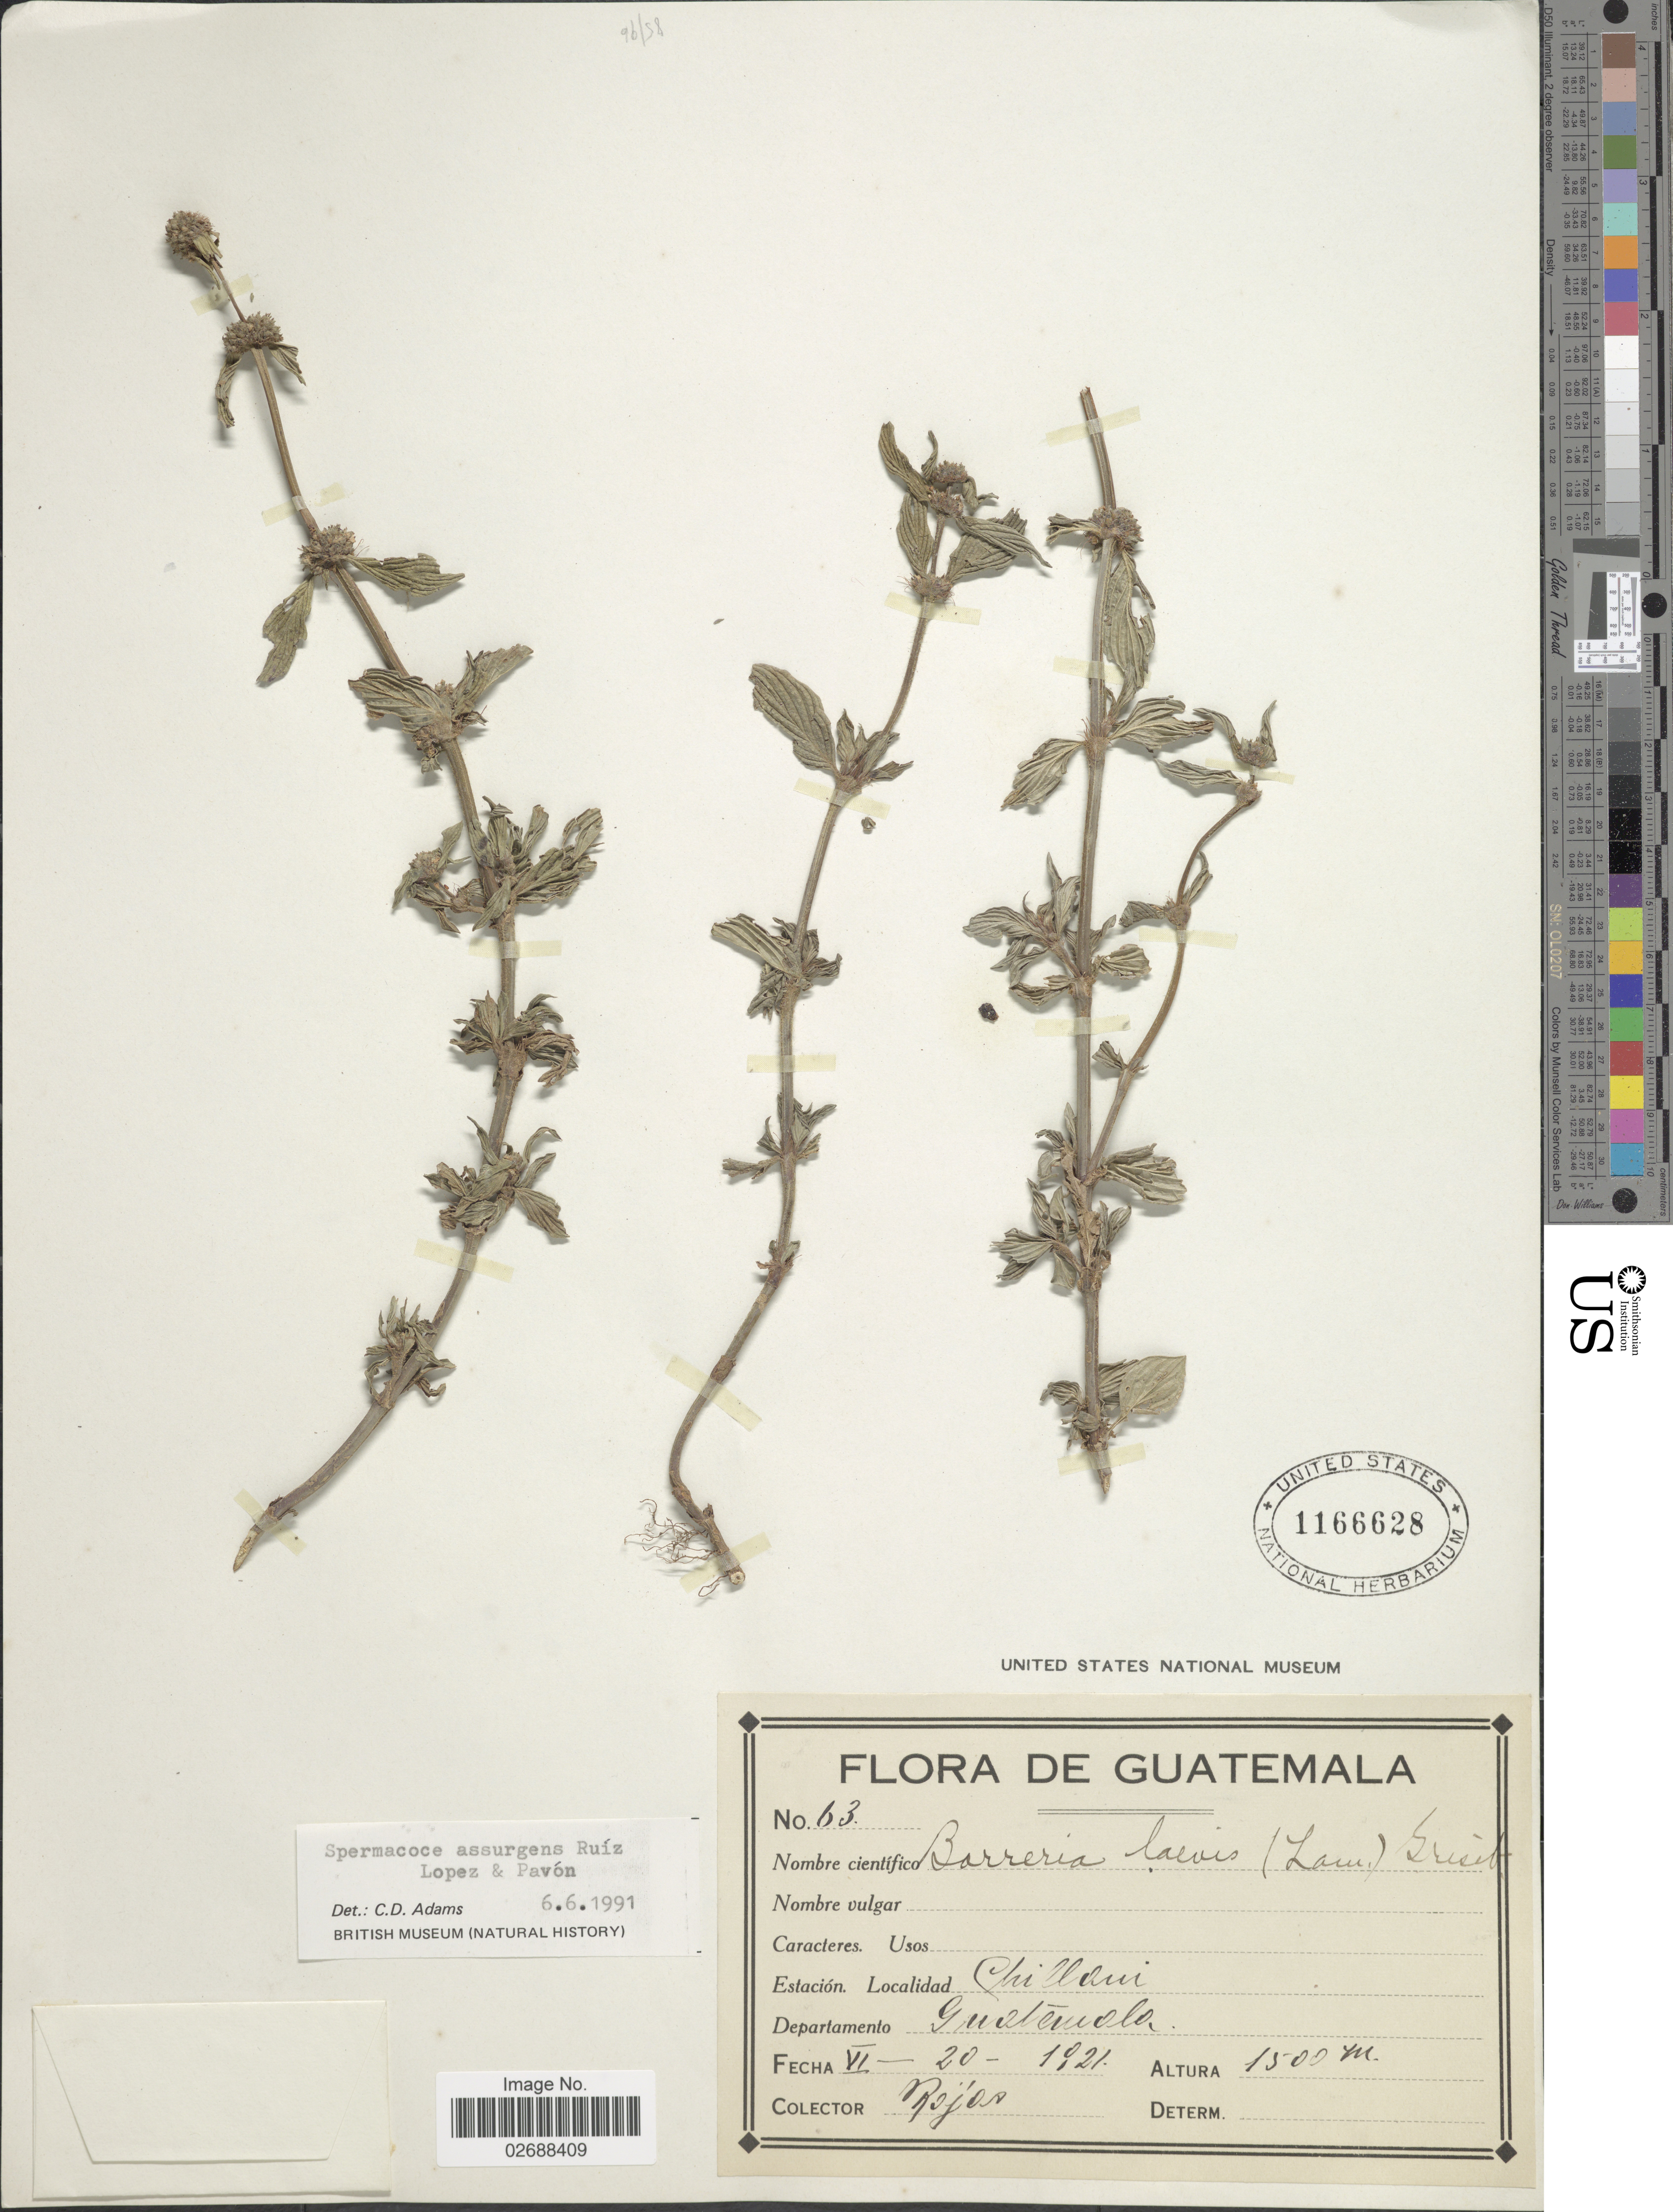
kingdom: Plantae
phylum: Tracheophyta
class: Magnoliopsida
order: Gentianales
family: Rubiaceae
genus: Borreria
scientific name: Borreria assurgens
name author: (Ruiz & Pav.) Griseb.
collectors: Rójos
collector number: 63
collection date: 1921-06-20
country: Guatemala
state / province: Guatemala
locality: Chillani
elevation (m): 1500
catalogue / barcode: US 1166628